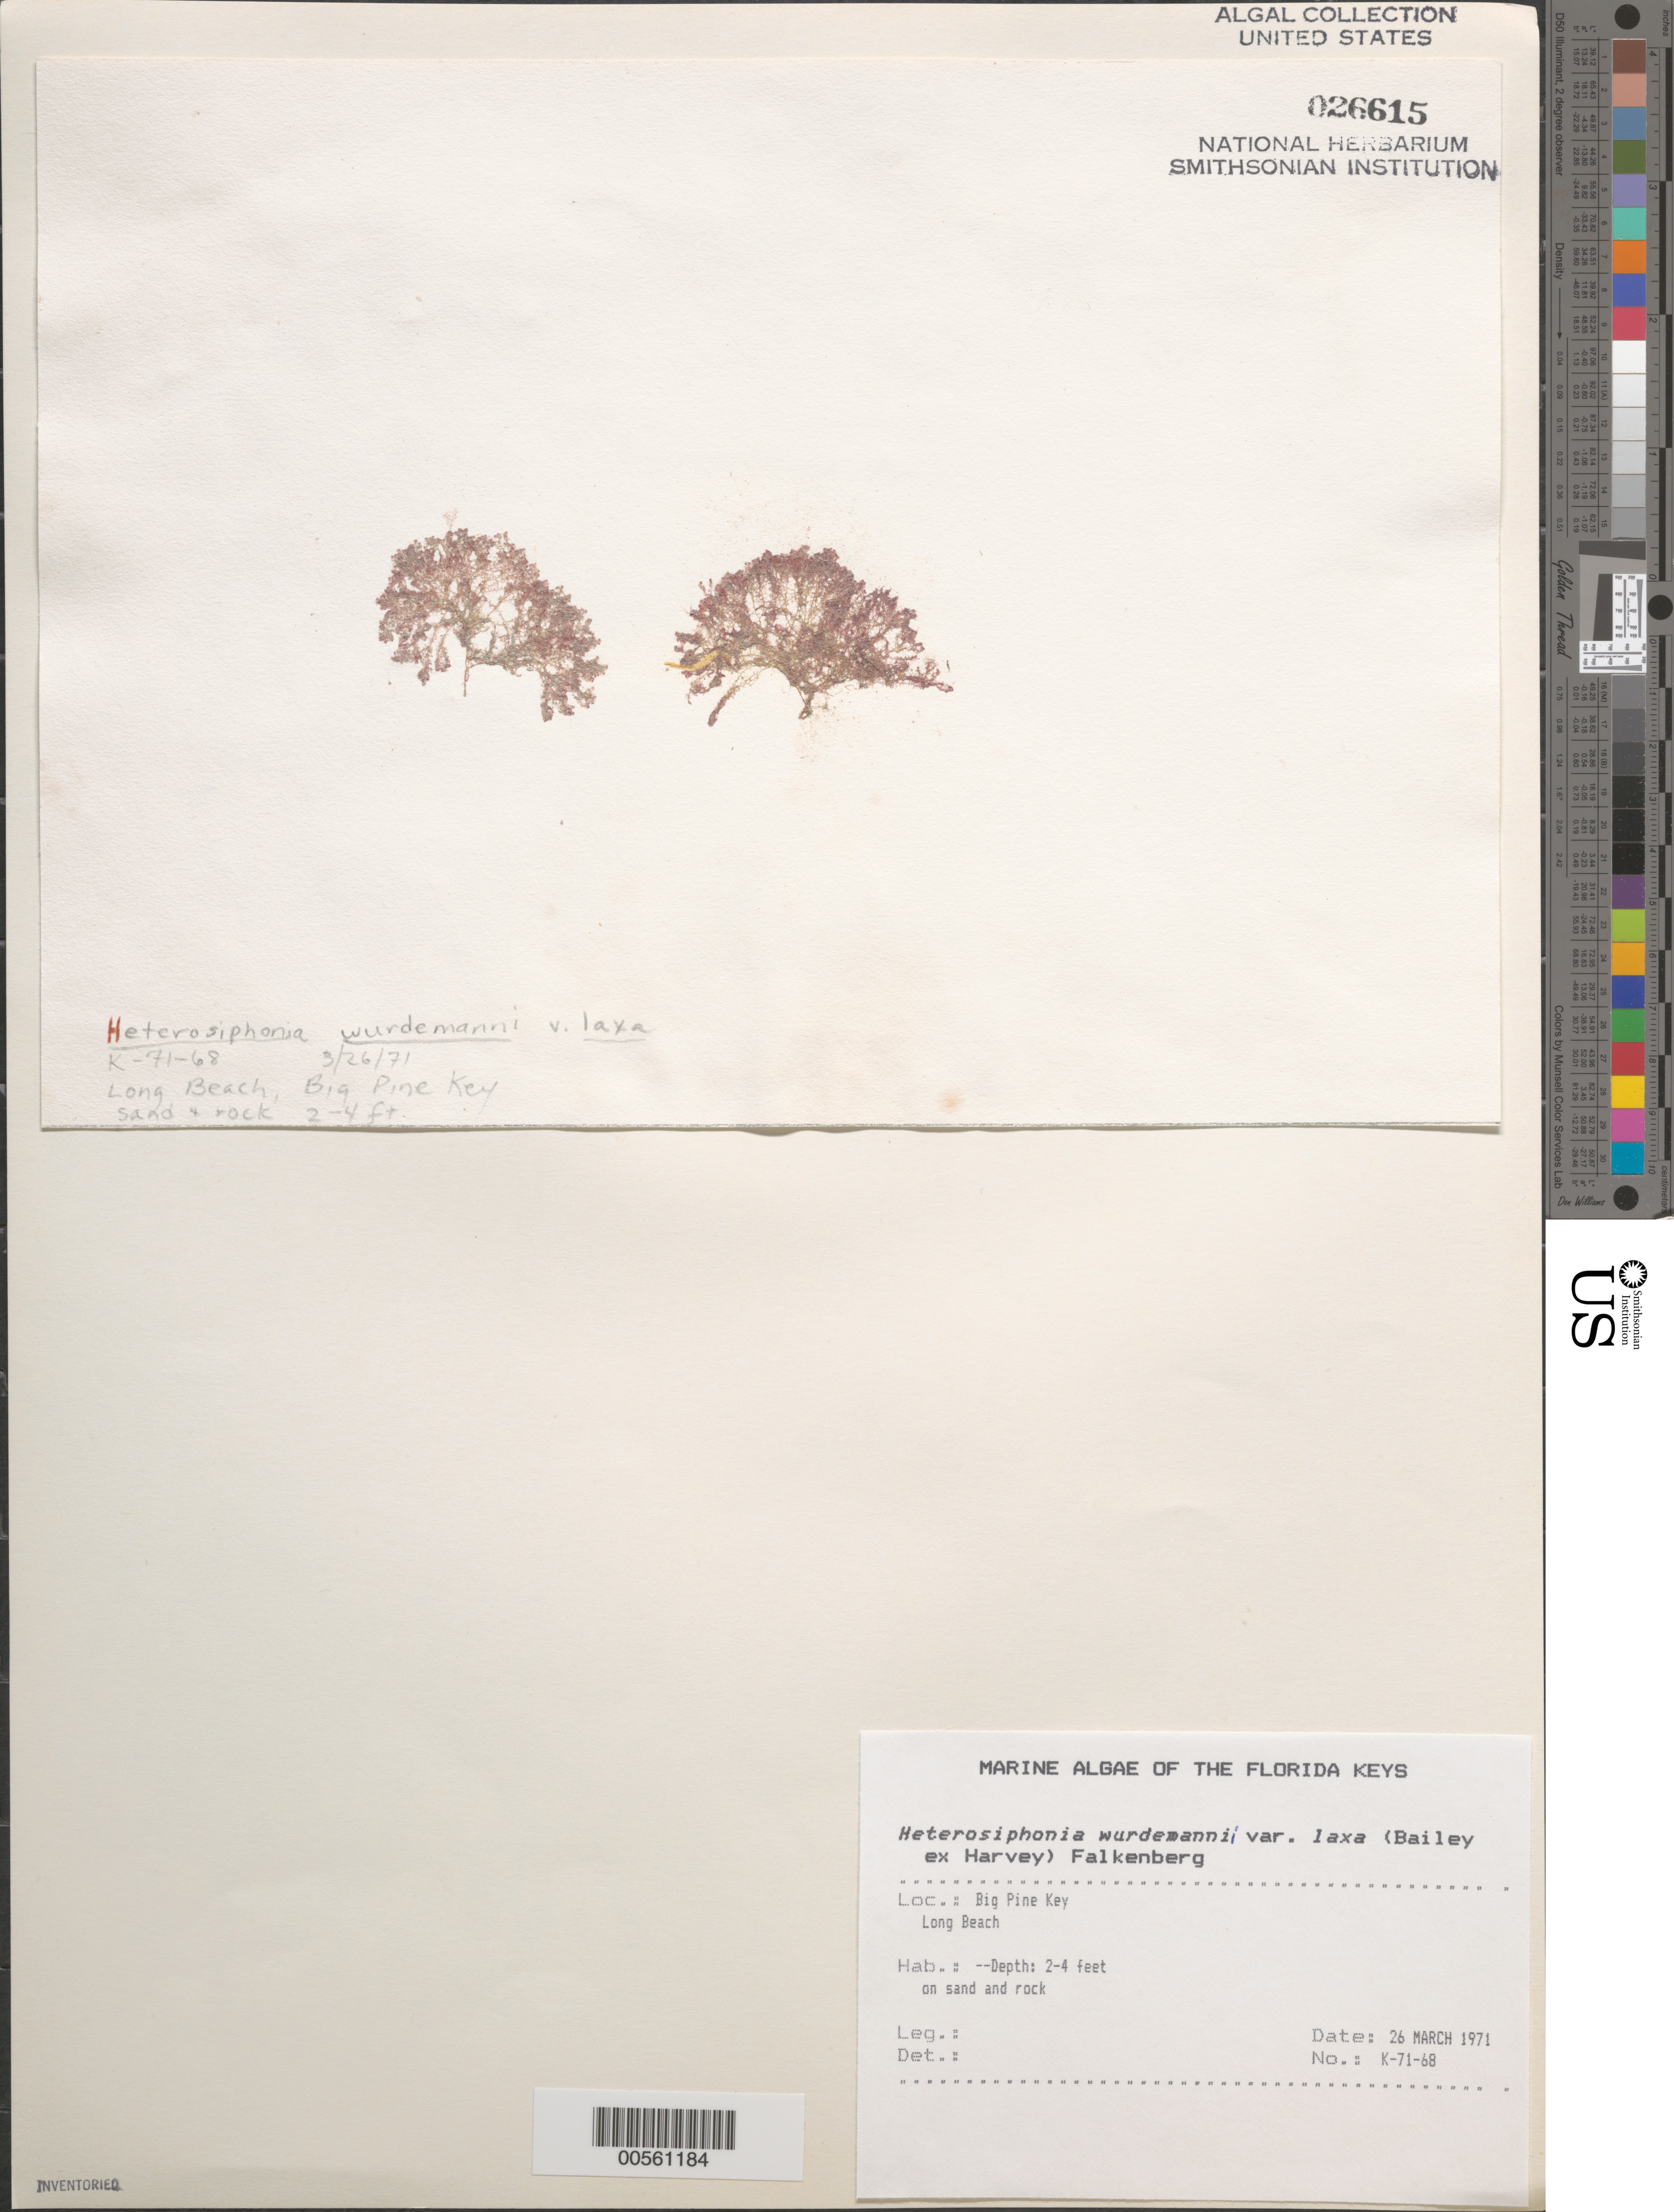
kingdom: Plantae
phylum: Rhodophyta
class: Florideophyceae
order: Ceramiales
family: Dasyaceae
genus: Heterosiphonia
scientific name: Heterosiphonia crispella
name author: (C. Agardh) M.J. Wynne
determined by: Algae name updating Project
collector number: K-71-68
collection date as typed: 26 Mar 1971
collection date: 1971-03-26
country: United States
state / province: Florida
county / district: Monroe County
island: Big Pine Key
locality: Long Beach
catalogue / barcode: US 26615